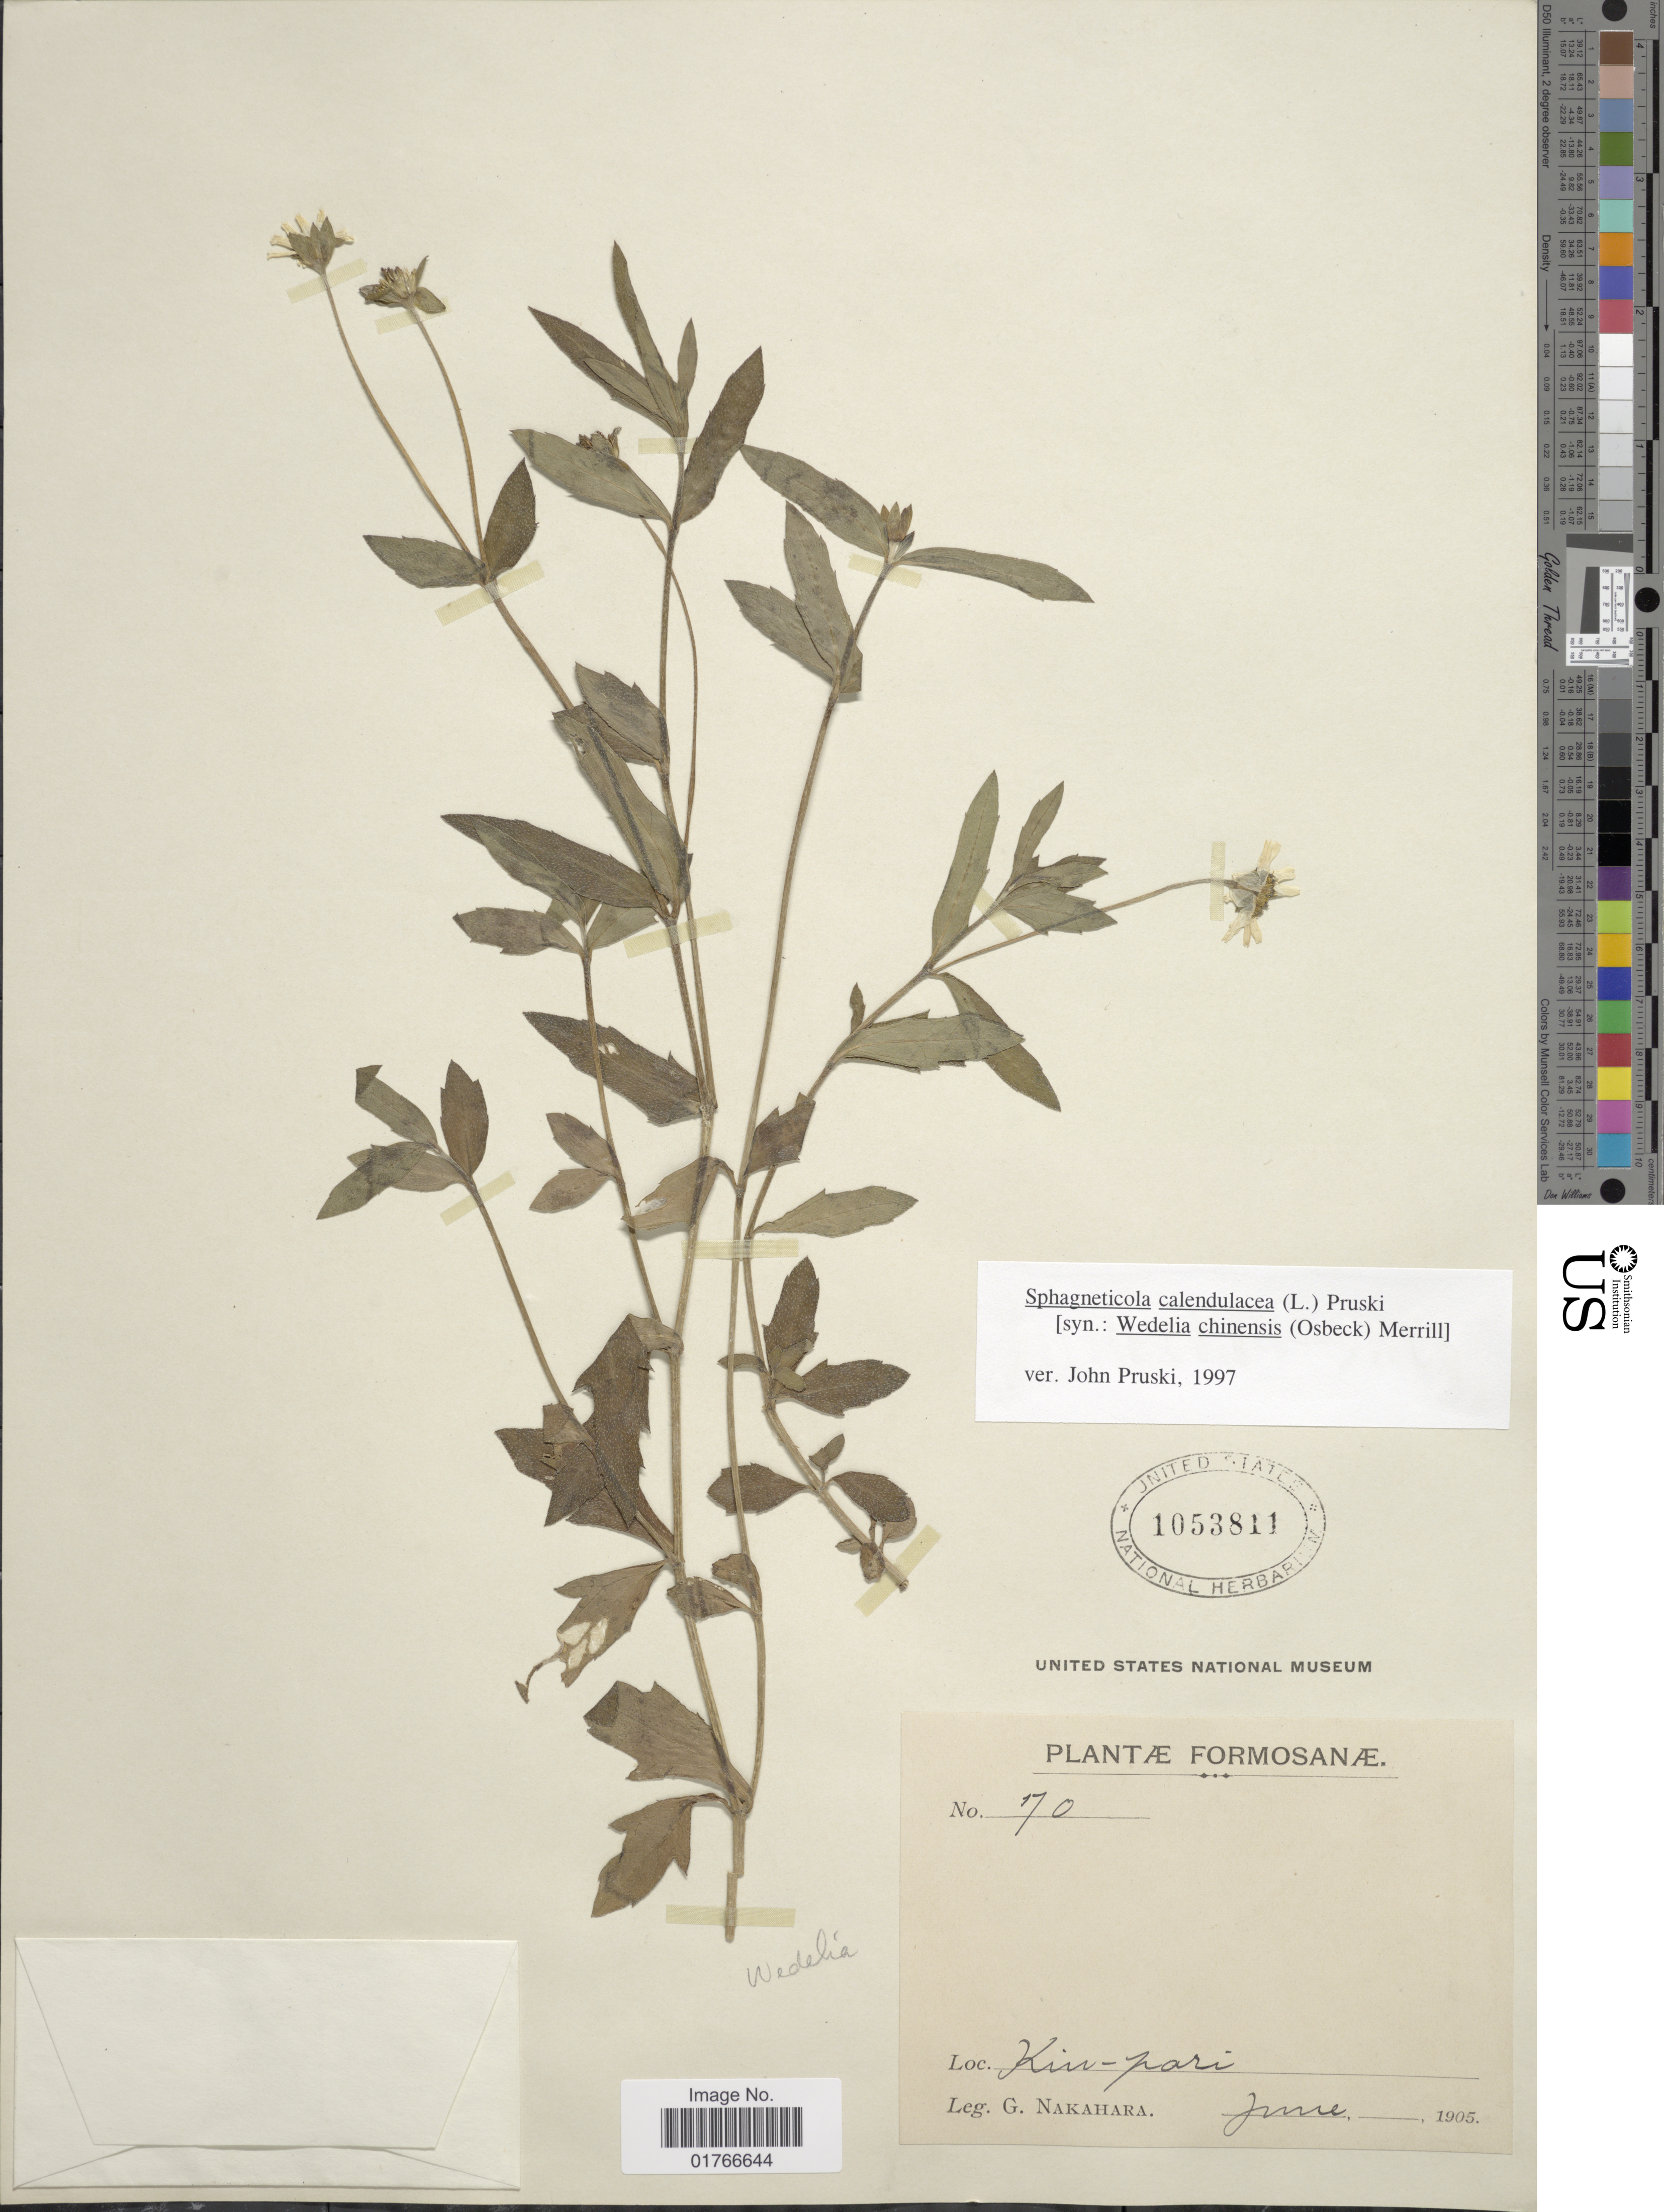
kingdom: Plantae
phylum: Tracheophyta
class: Magnoliopsida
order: Asterales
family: Asteraceae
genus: Sphagneticola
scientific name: Sphagneticola calendulacea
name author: (L.) Pruski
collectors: G. Nakahara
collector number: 170*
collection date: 1905-06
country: Taiwan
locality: Formosanae, Kin-pari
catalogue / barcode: US 1053811